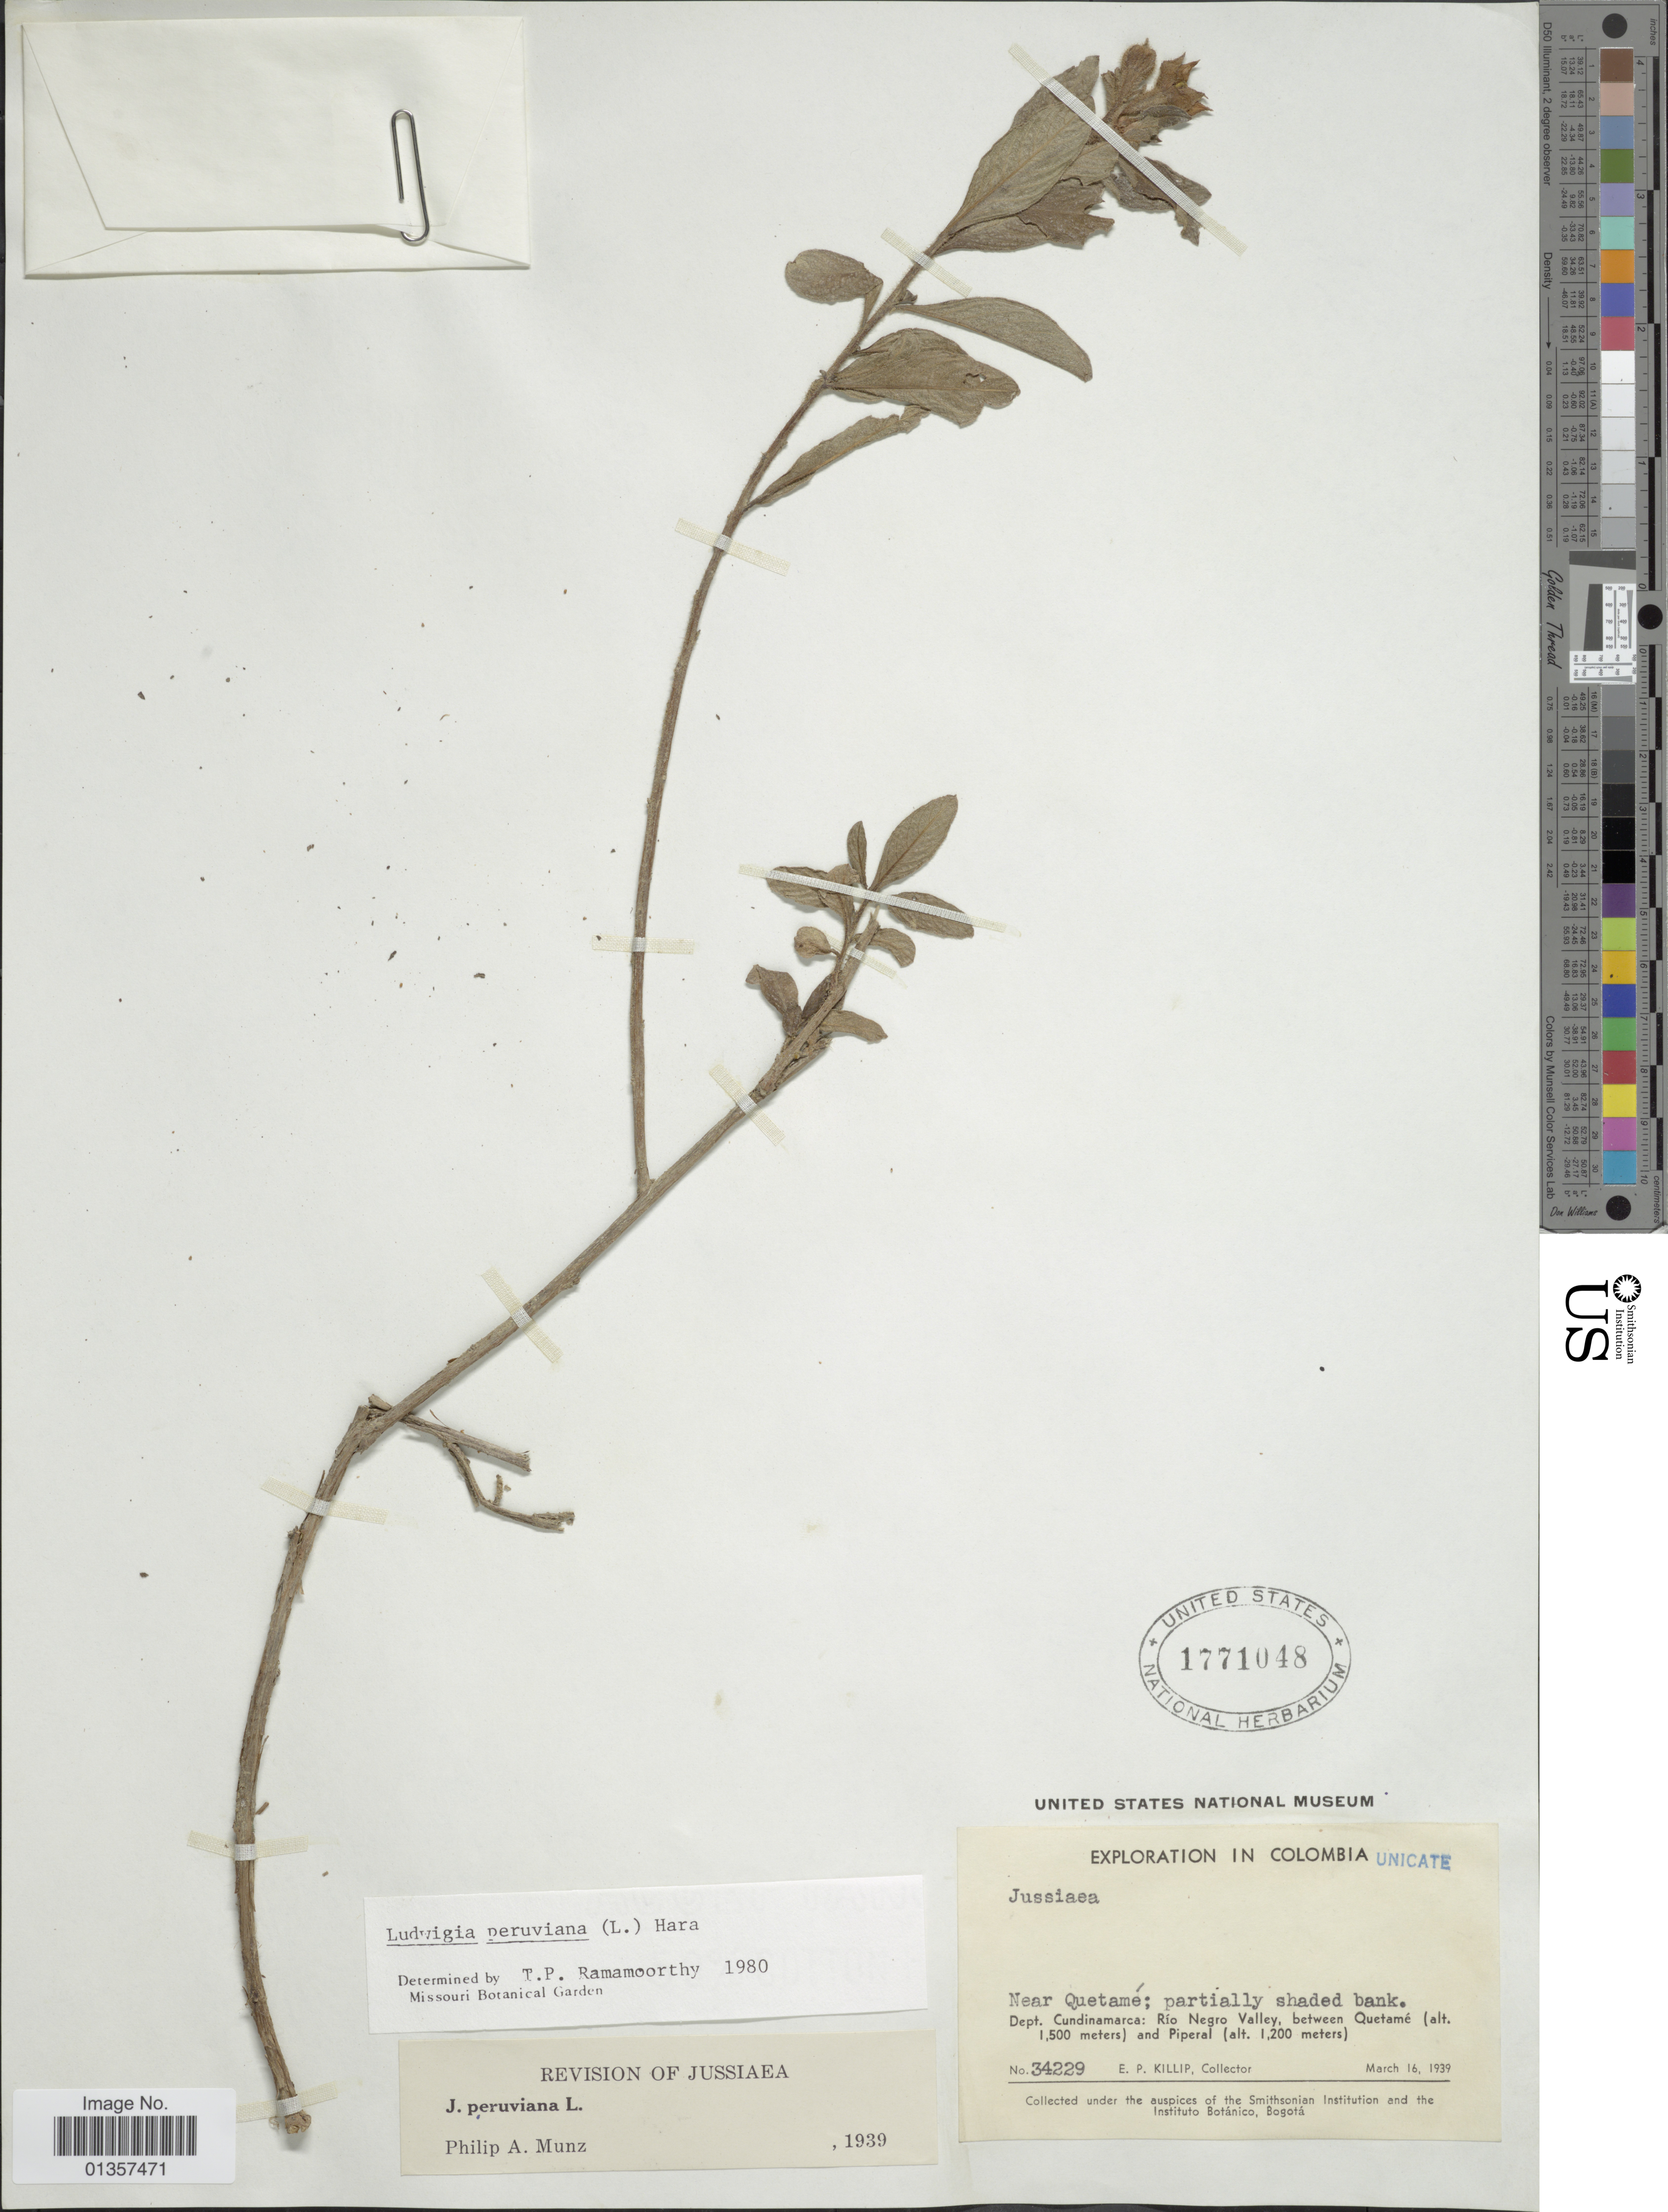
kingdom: Plantae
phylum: Tracheophyta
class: Magnoliopsida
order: Myrtales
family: Onagraceae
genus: Ludwigia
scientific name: Ludwigia peruviana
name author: (L.) H. Hara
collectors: E. P. Killip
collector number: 34229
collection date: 1939-03-16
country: Colombia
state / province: Cundinamarca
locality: Near Quetamé: partially shaded bank. Río Negro Valley, between Quetamé and Piperal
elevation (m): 1200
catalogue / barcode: US 1771048